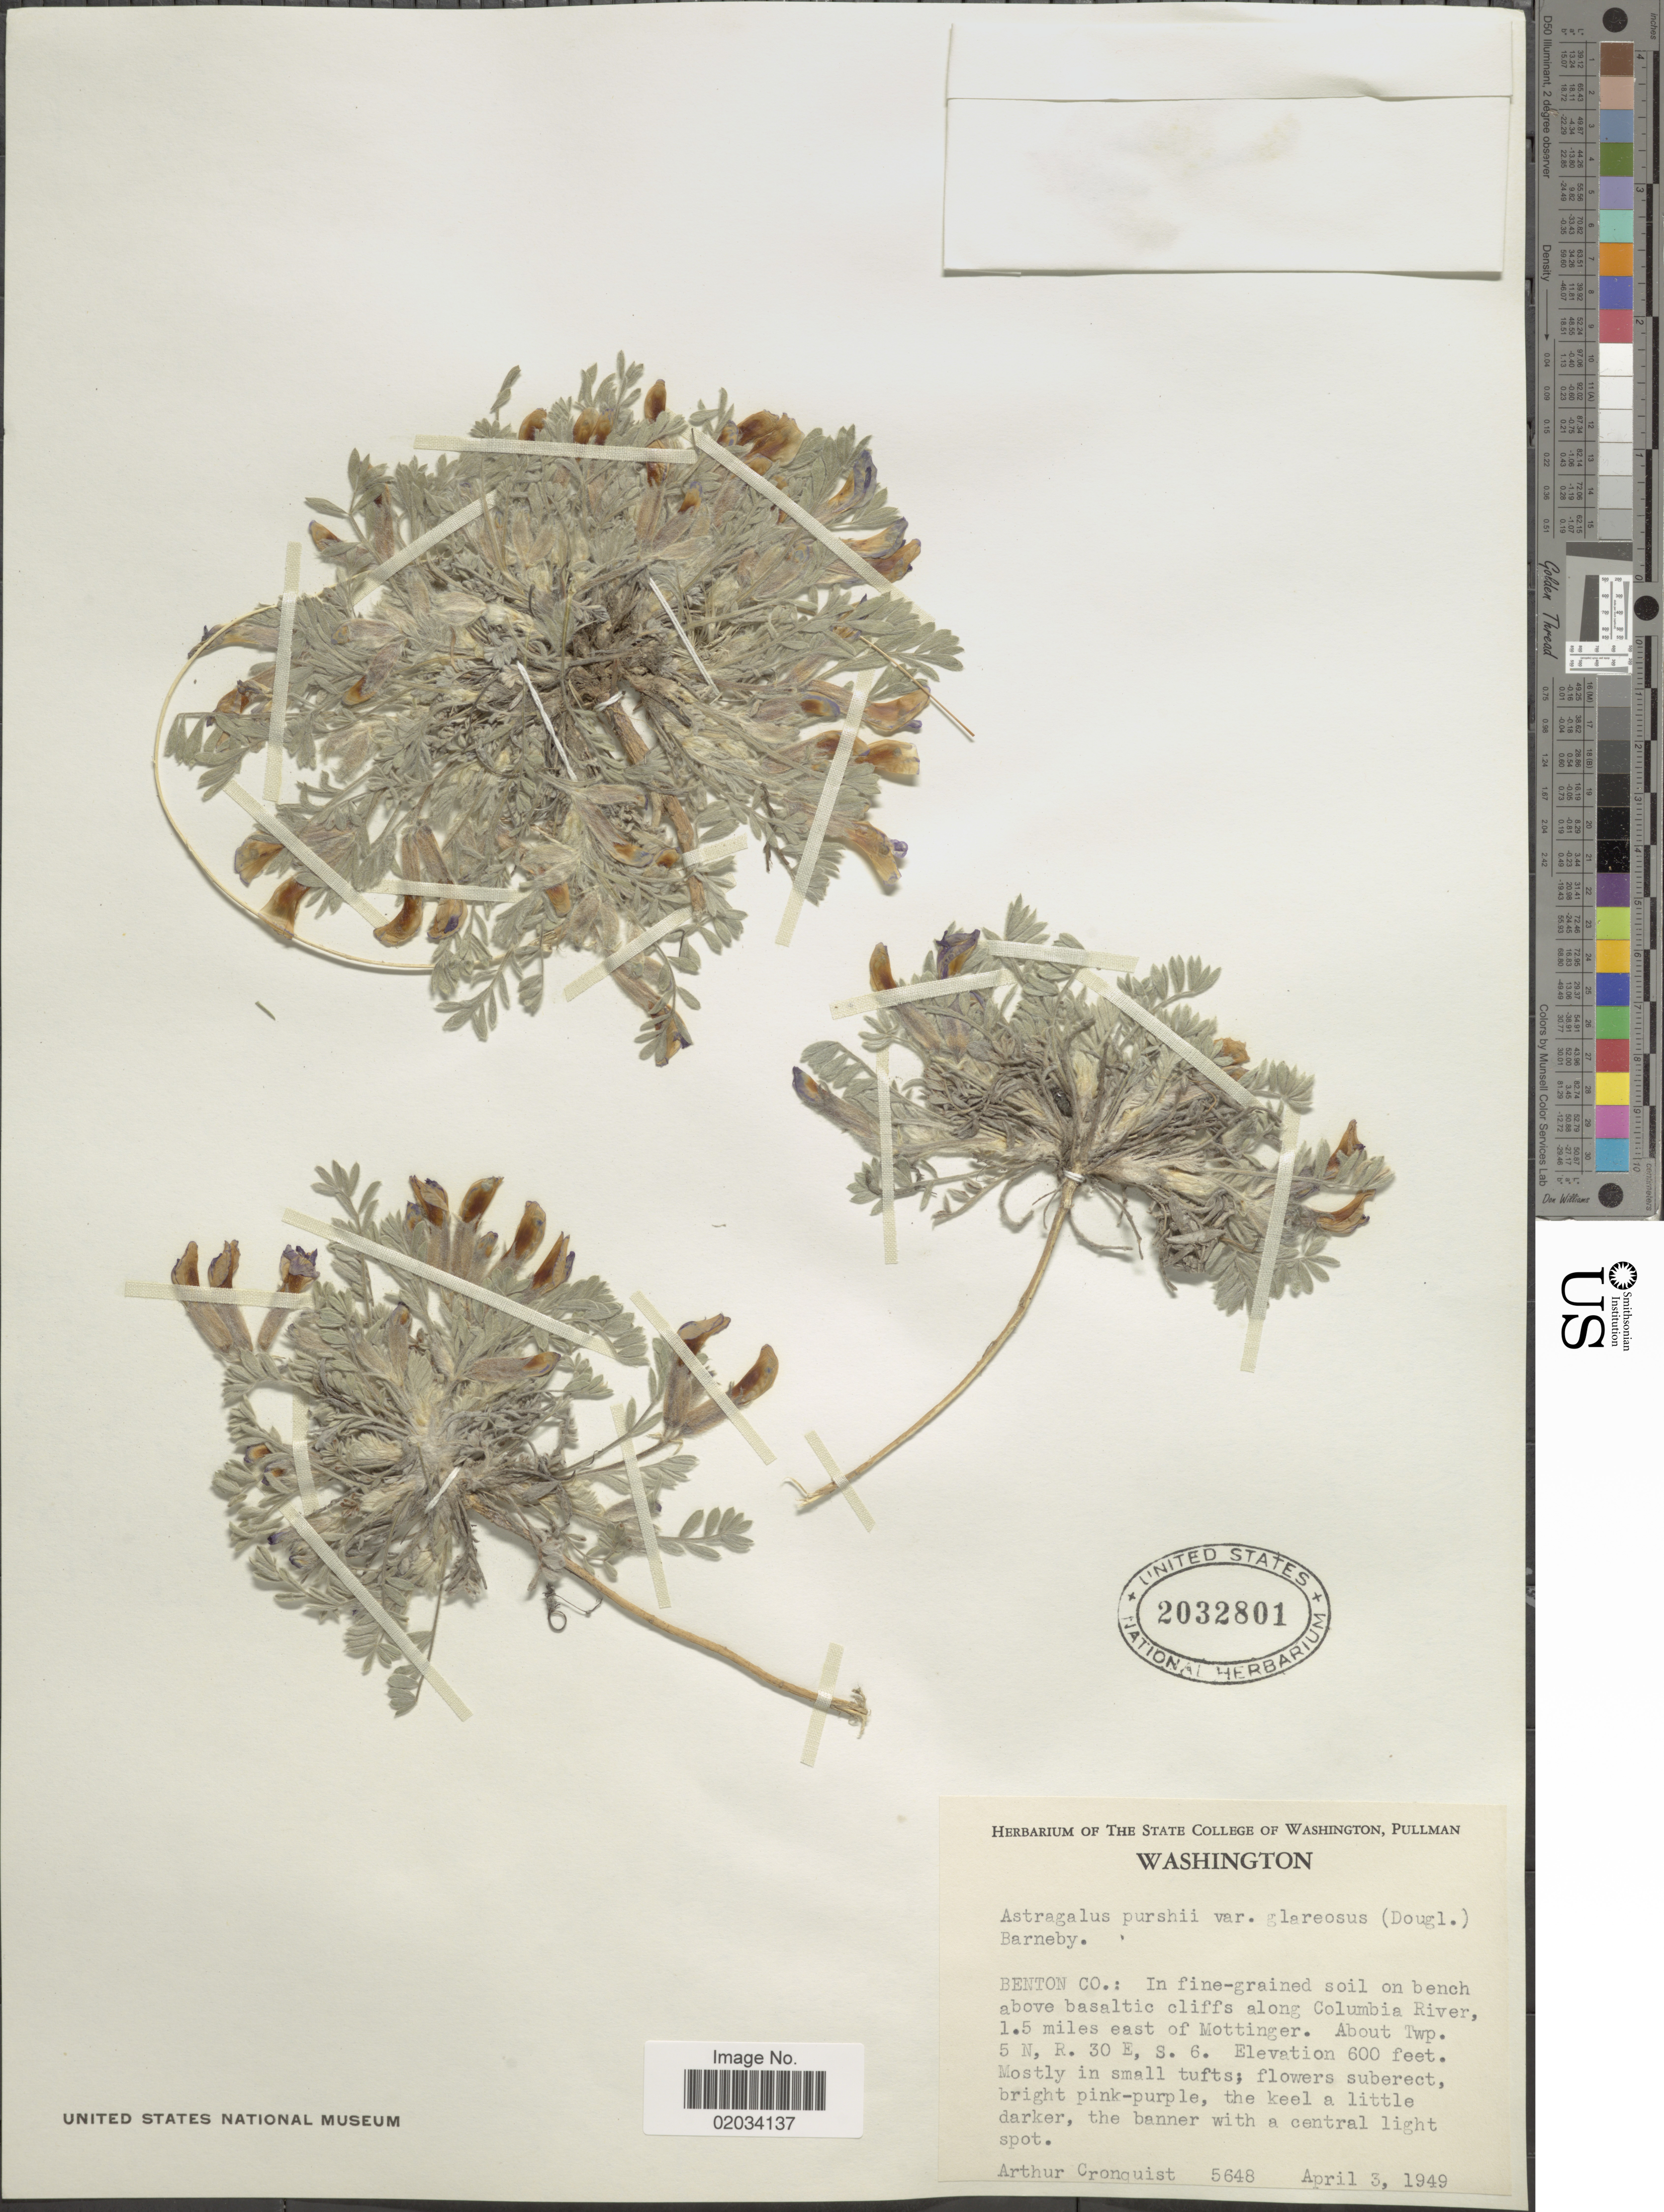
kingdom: Plantae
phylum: Tracheophyta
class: Magnoliopsida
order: Fabales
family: Fabaceae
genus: Astragalus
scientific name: Astragalus purshii var. glareosus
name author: (Douglas ex Hook.) Barneby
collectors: A. J. Cronquist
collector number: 5648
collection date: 1949-04-03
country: United States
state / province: Washington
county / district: Benton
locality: Benton Co: above basaltic cliffs along Columbvia River, 1.5 miles east of Mottinger, About Twp. 5 N, R. 30 E, S. 6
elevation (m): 183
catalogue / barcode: US 2032801